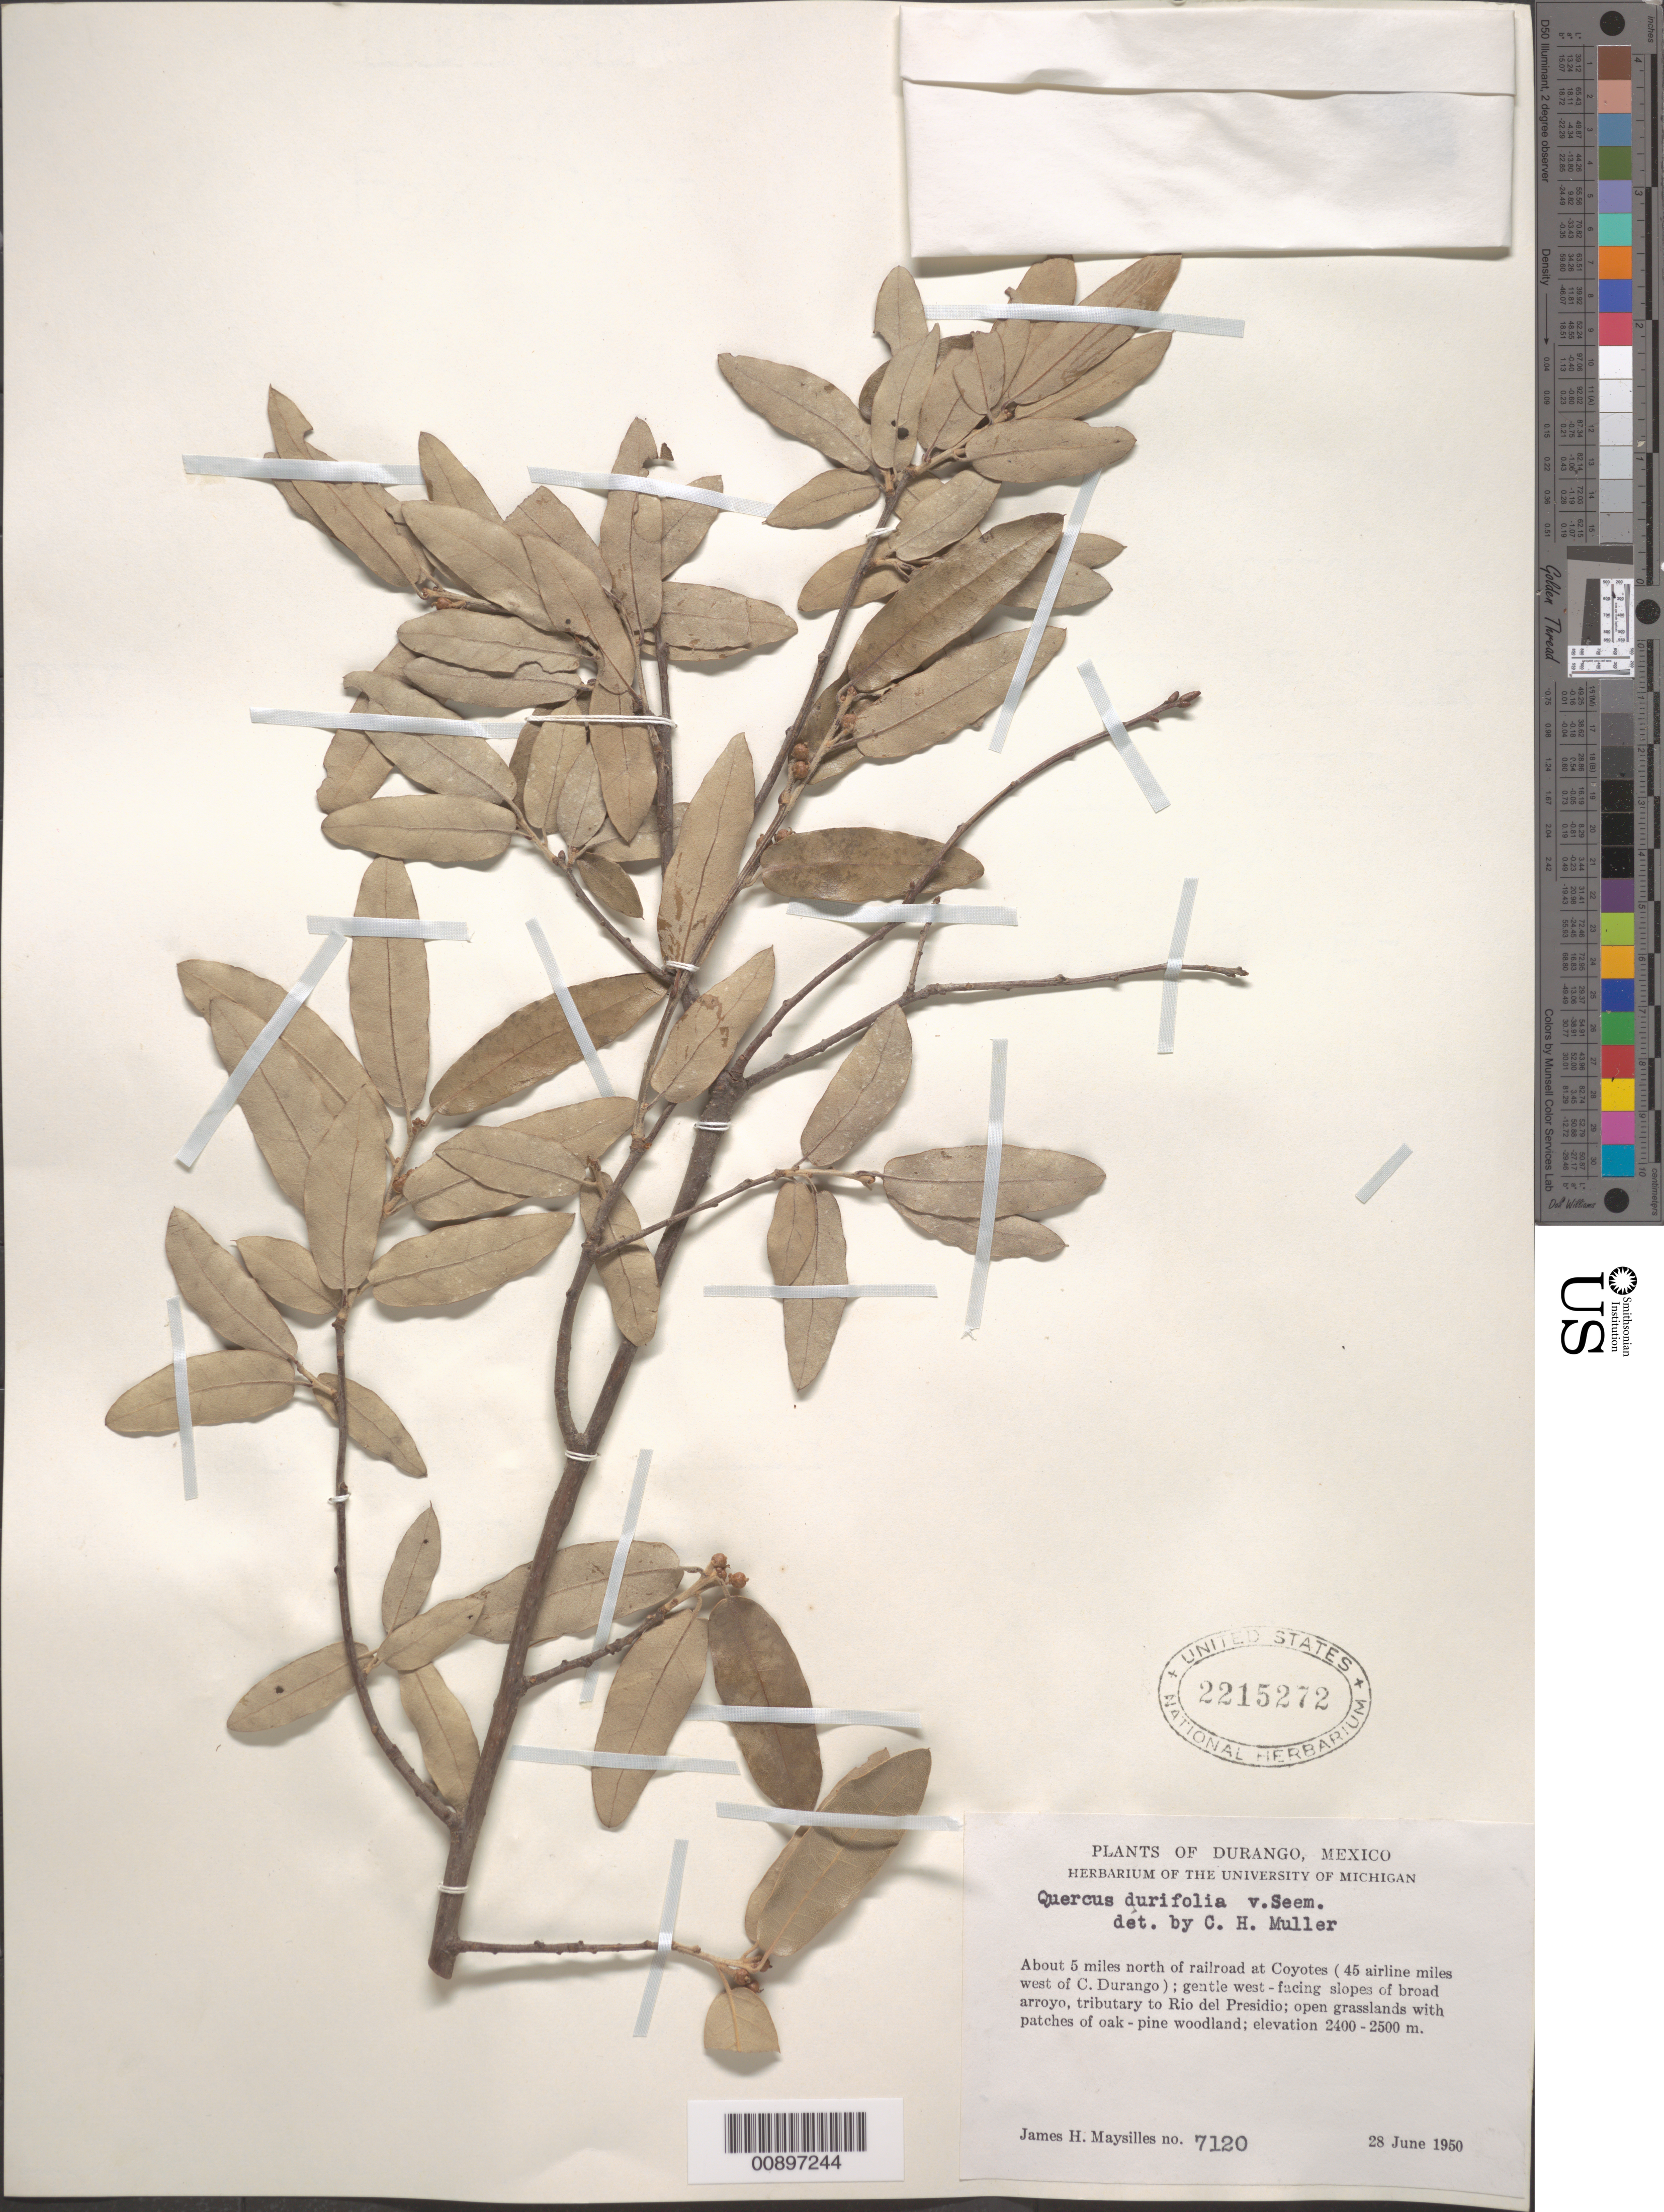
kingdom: Plantae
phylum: Tracheophyta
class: Magnoliopsida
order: Fagales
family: Fagaceae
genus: Quercus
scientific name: Quercus durifolia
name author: Seemen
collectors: J. Maysilles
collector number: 7120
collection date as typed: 28 Jun 1950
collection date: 1950-06-28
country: Mexico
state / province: Durango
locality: About 5 miles north of railroad at Coyotes (45 airline miles west of C. Durango). Gentle west-facing slopes of broad arroyo, tributary to Río del Presidio.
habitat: Open grasslands with patches of oak-pine woodland.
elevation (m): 2500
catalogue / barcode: US 2215272